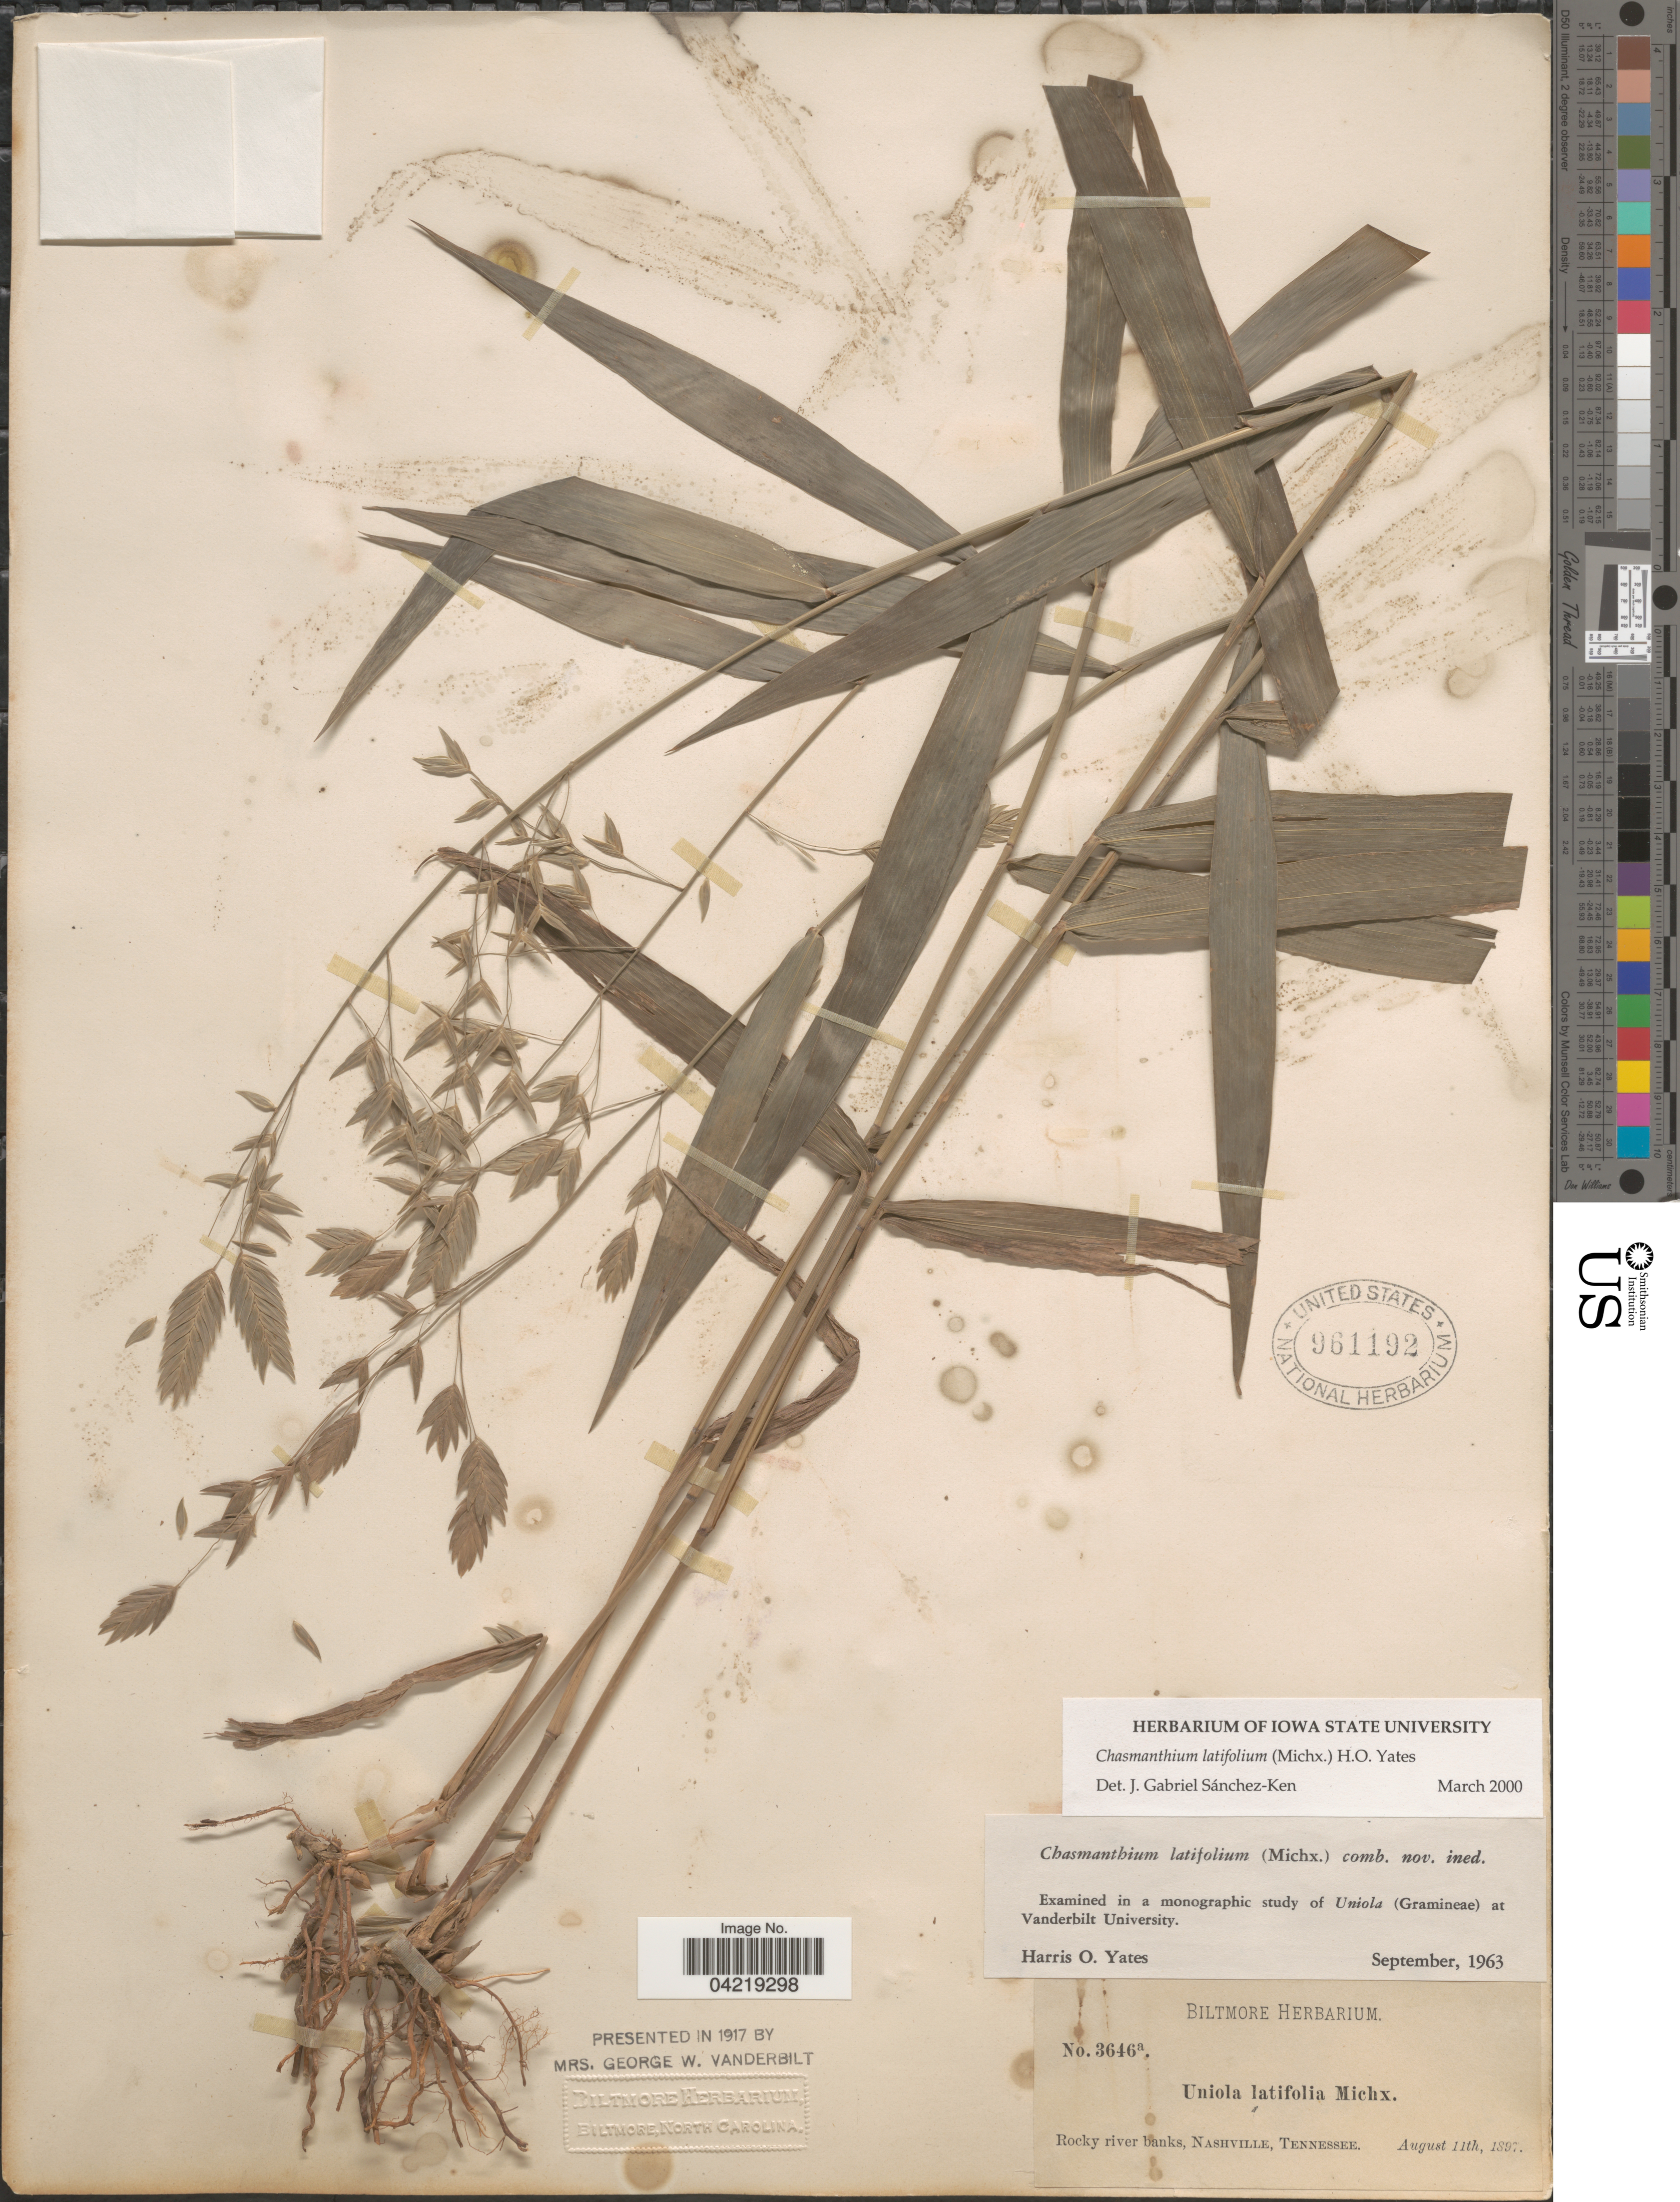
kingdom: Plantae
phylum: Tracheophyta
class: Liliopsida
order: Poales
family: Poaceae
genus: Chasmanthium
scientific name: Chasmanthium latifolium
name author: (Michx.) H.O. Yates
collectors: ex herb. Biltmore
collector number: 3646a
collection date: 1897-08-11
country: United States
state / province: Tennessee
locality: Rocky river banks, Nashville.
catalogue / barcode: US 961192